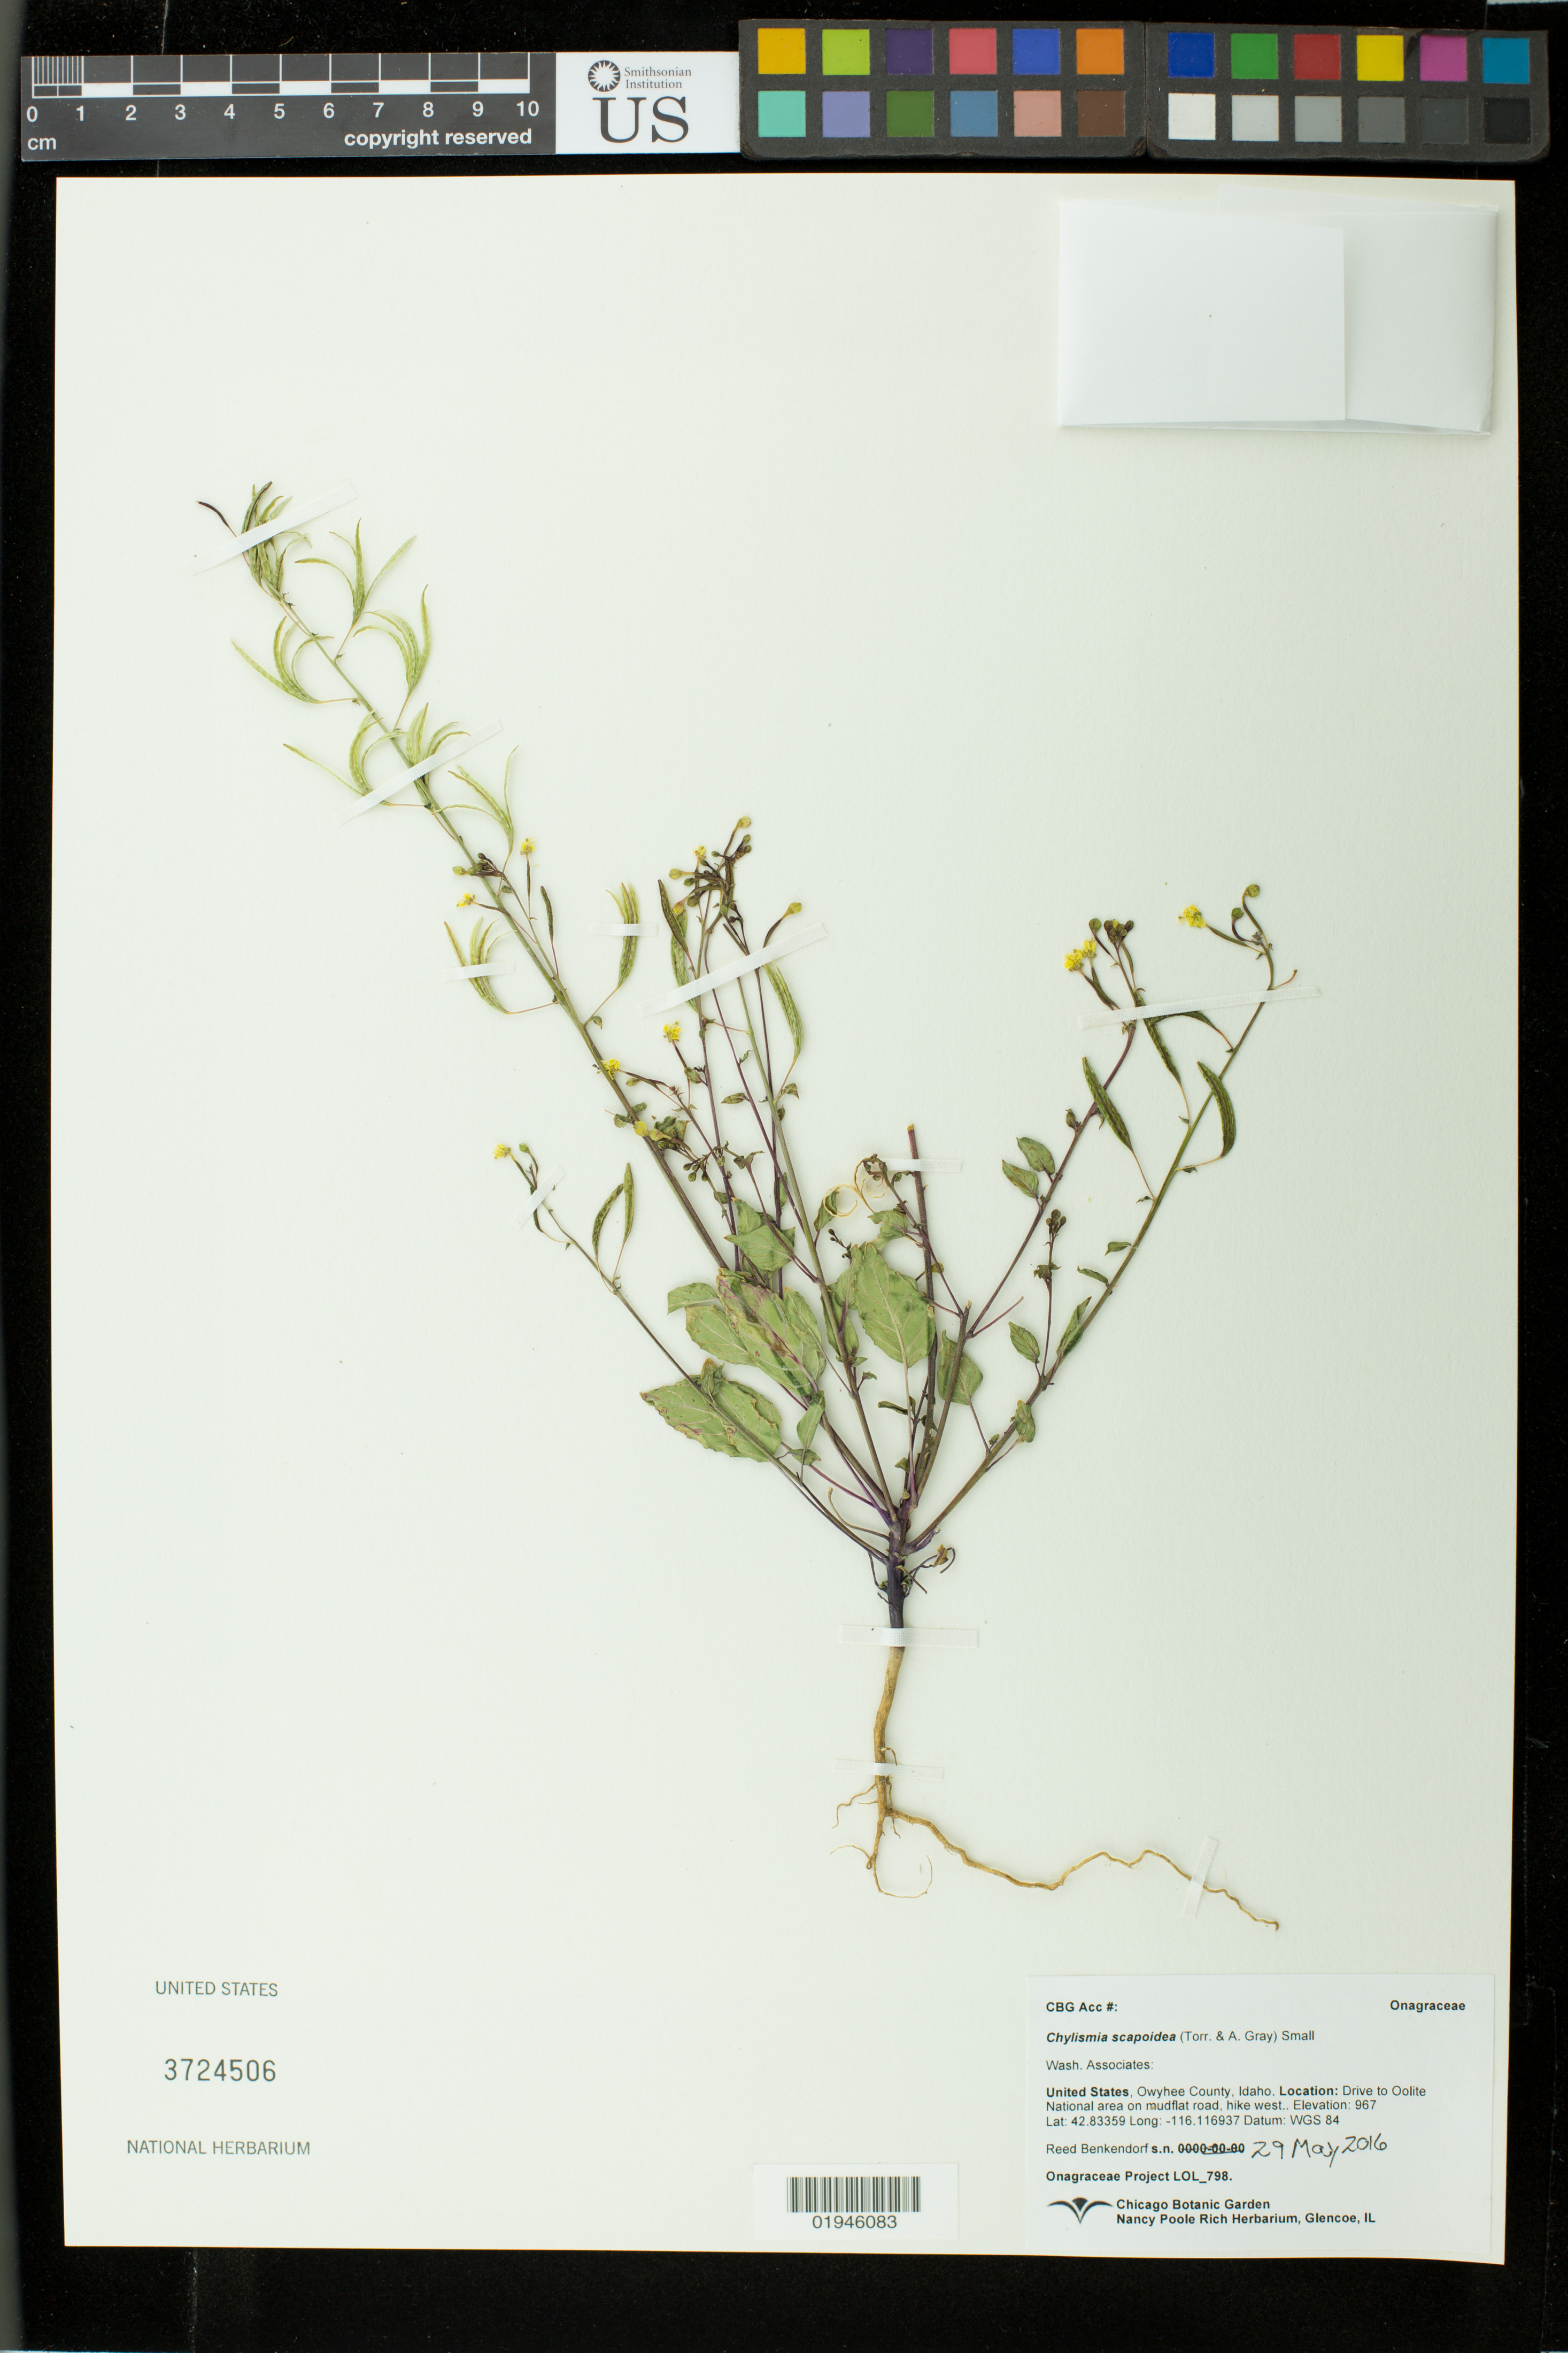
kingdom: Plantae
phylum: Tracheophyta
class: Magnoliopsida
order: Myrtales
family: Onagraceae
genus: Chylismia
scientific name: Chylismia scapoidea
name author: (Torr. & A. Gray) Small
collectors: R. Benkendorf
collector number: LOL 798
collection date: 2016-05-29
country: United States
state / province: Idaho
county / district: Owyhee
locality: Drive to Oolite National area on mudflat road, hike west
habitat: Wash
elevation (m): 967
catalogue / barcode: US 3724506